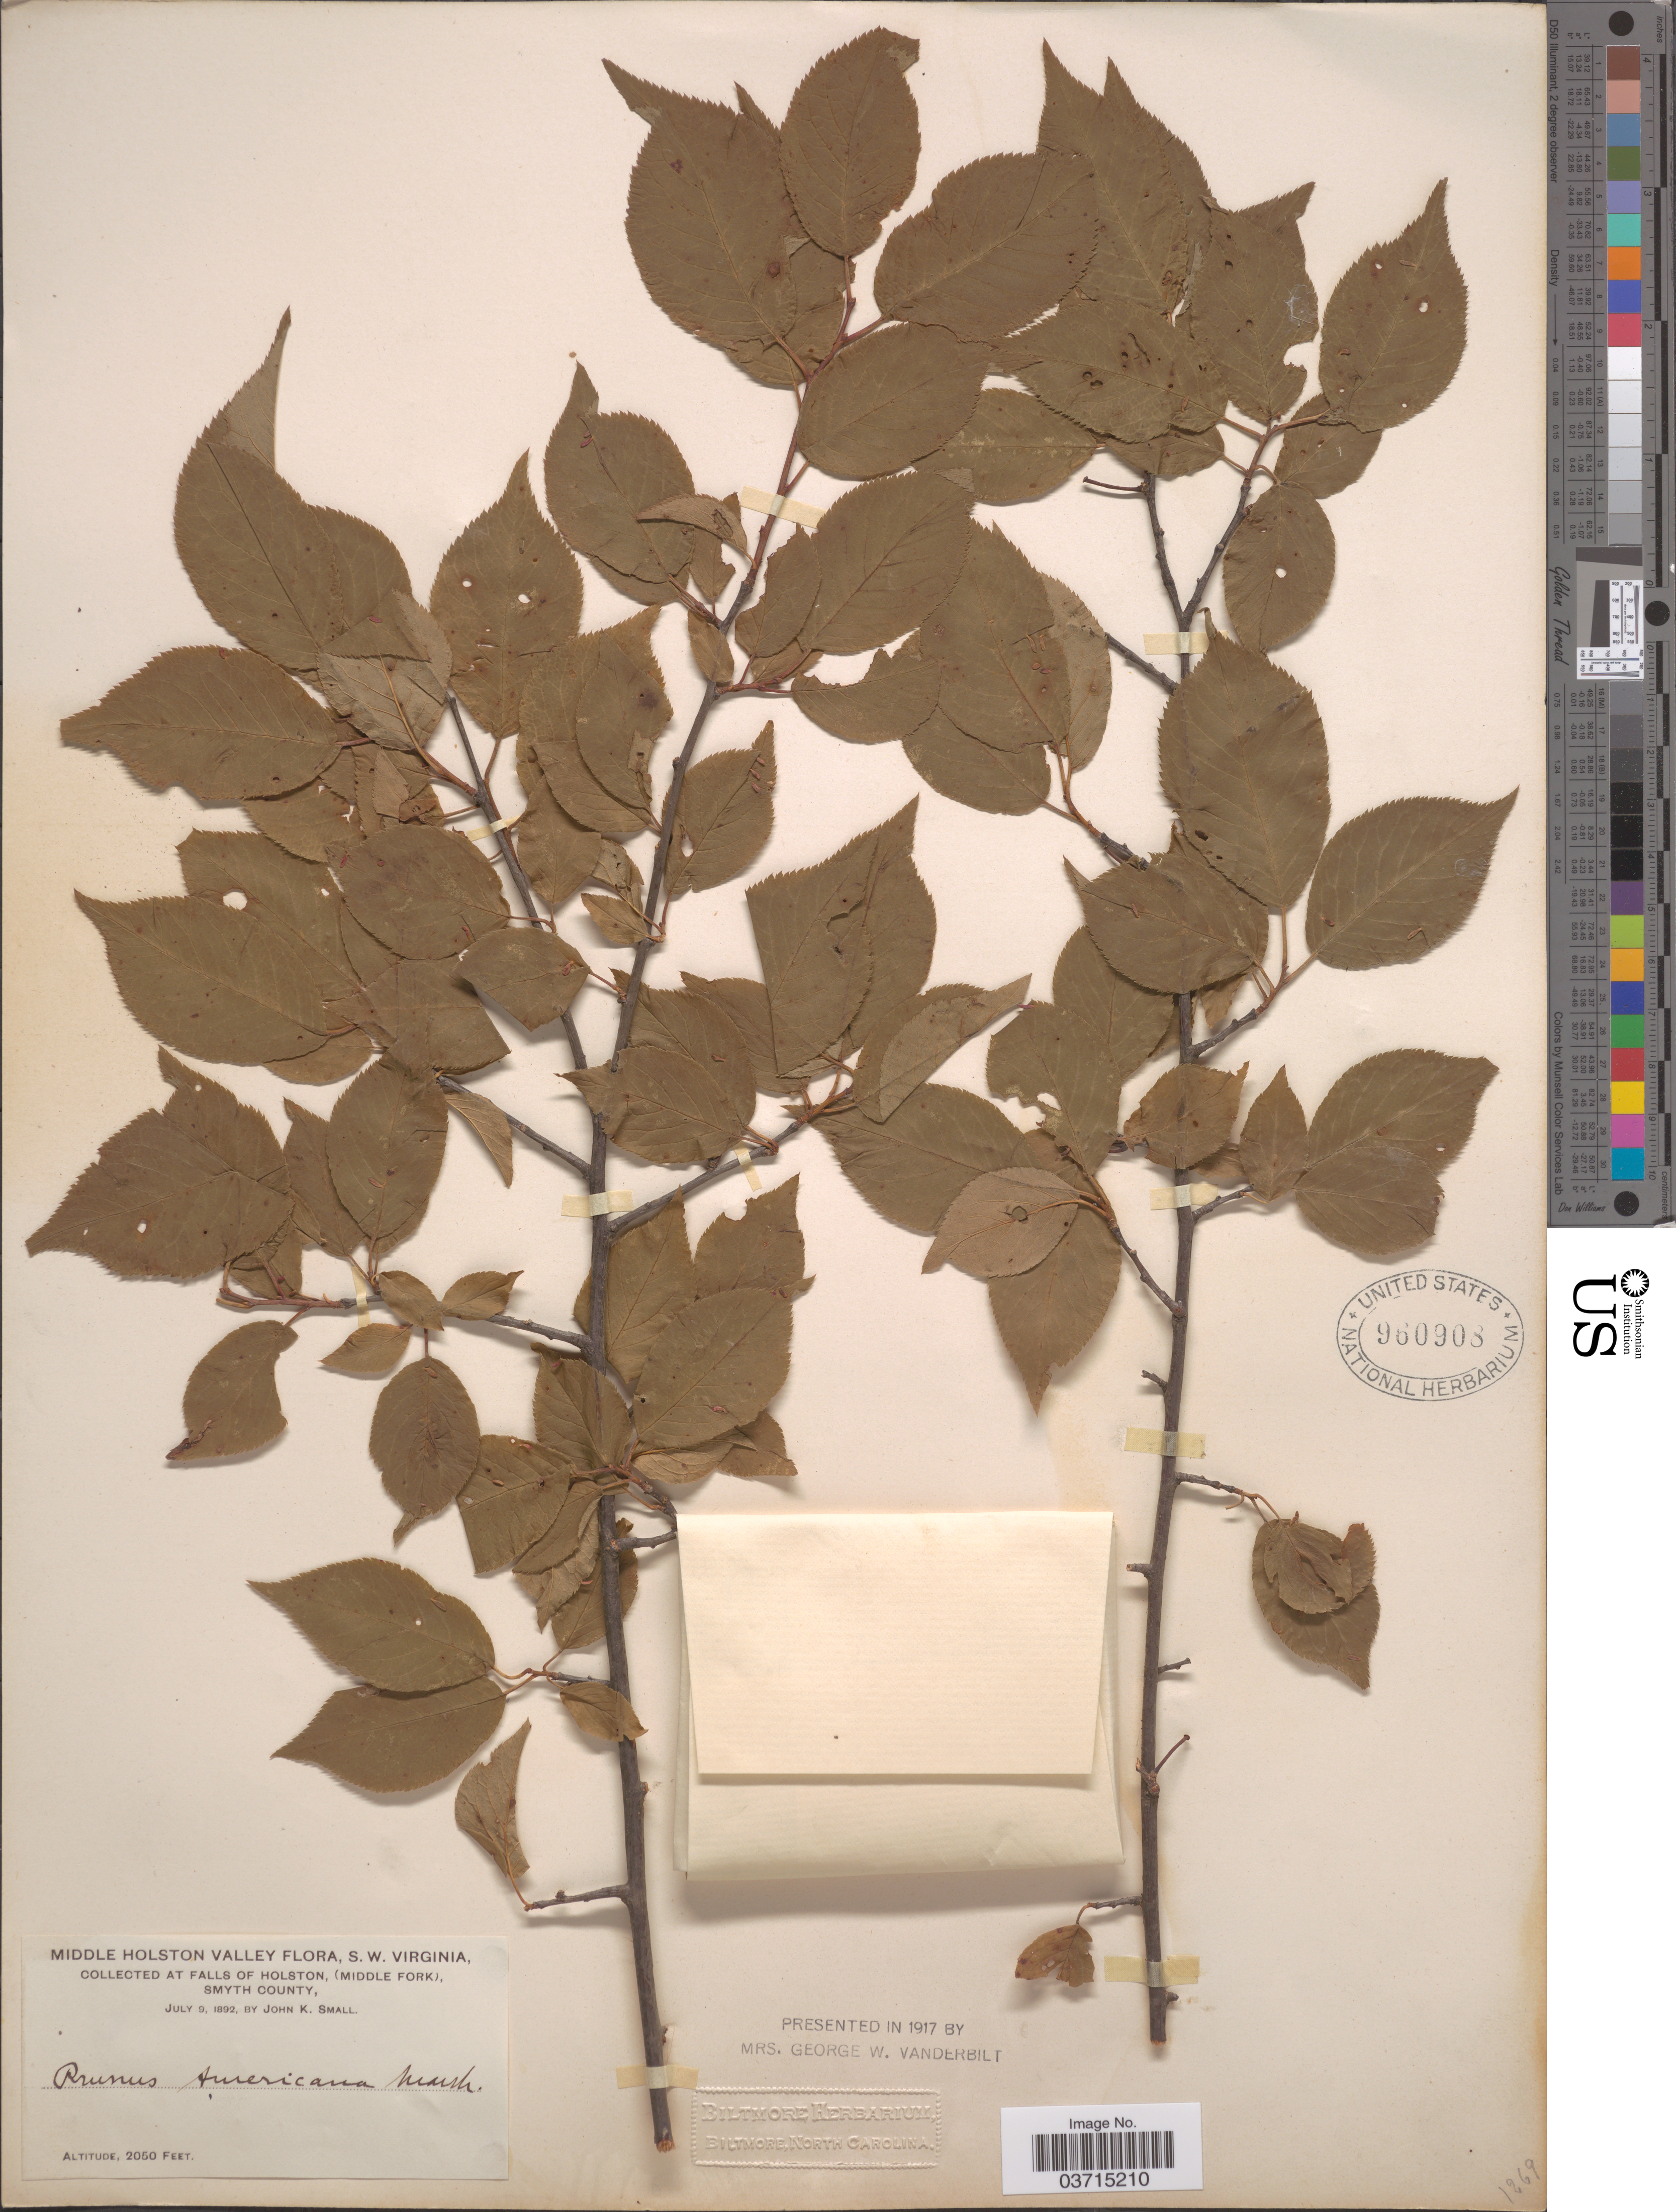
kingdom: Plantae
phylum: Tracheophyta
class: Magnoliopsida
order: Rosales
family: Rosaceae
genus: Prunus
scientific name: Prunus americana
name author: Marshall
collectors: J. K. Small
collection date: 1892-07-09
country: United States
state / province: Virginia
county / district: Smyth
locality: Middle Holston Valley, S. W. Virginia. At Falls of Holston, (Middle Fork), Smyth County.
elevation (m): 625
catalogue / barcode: US 960908